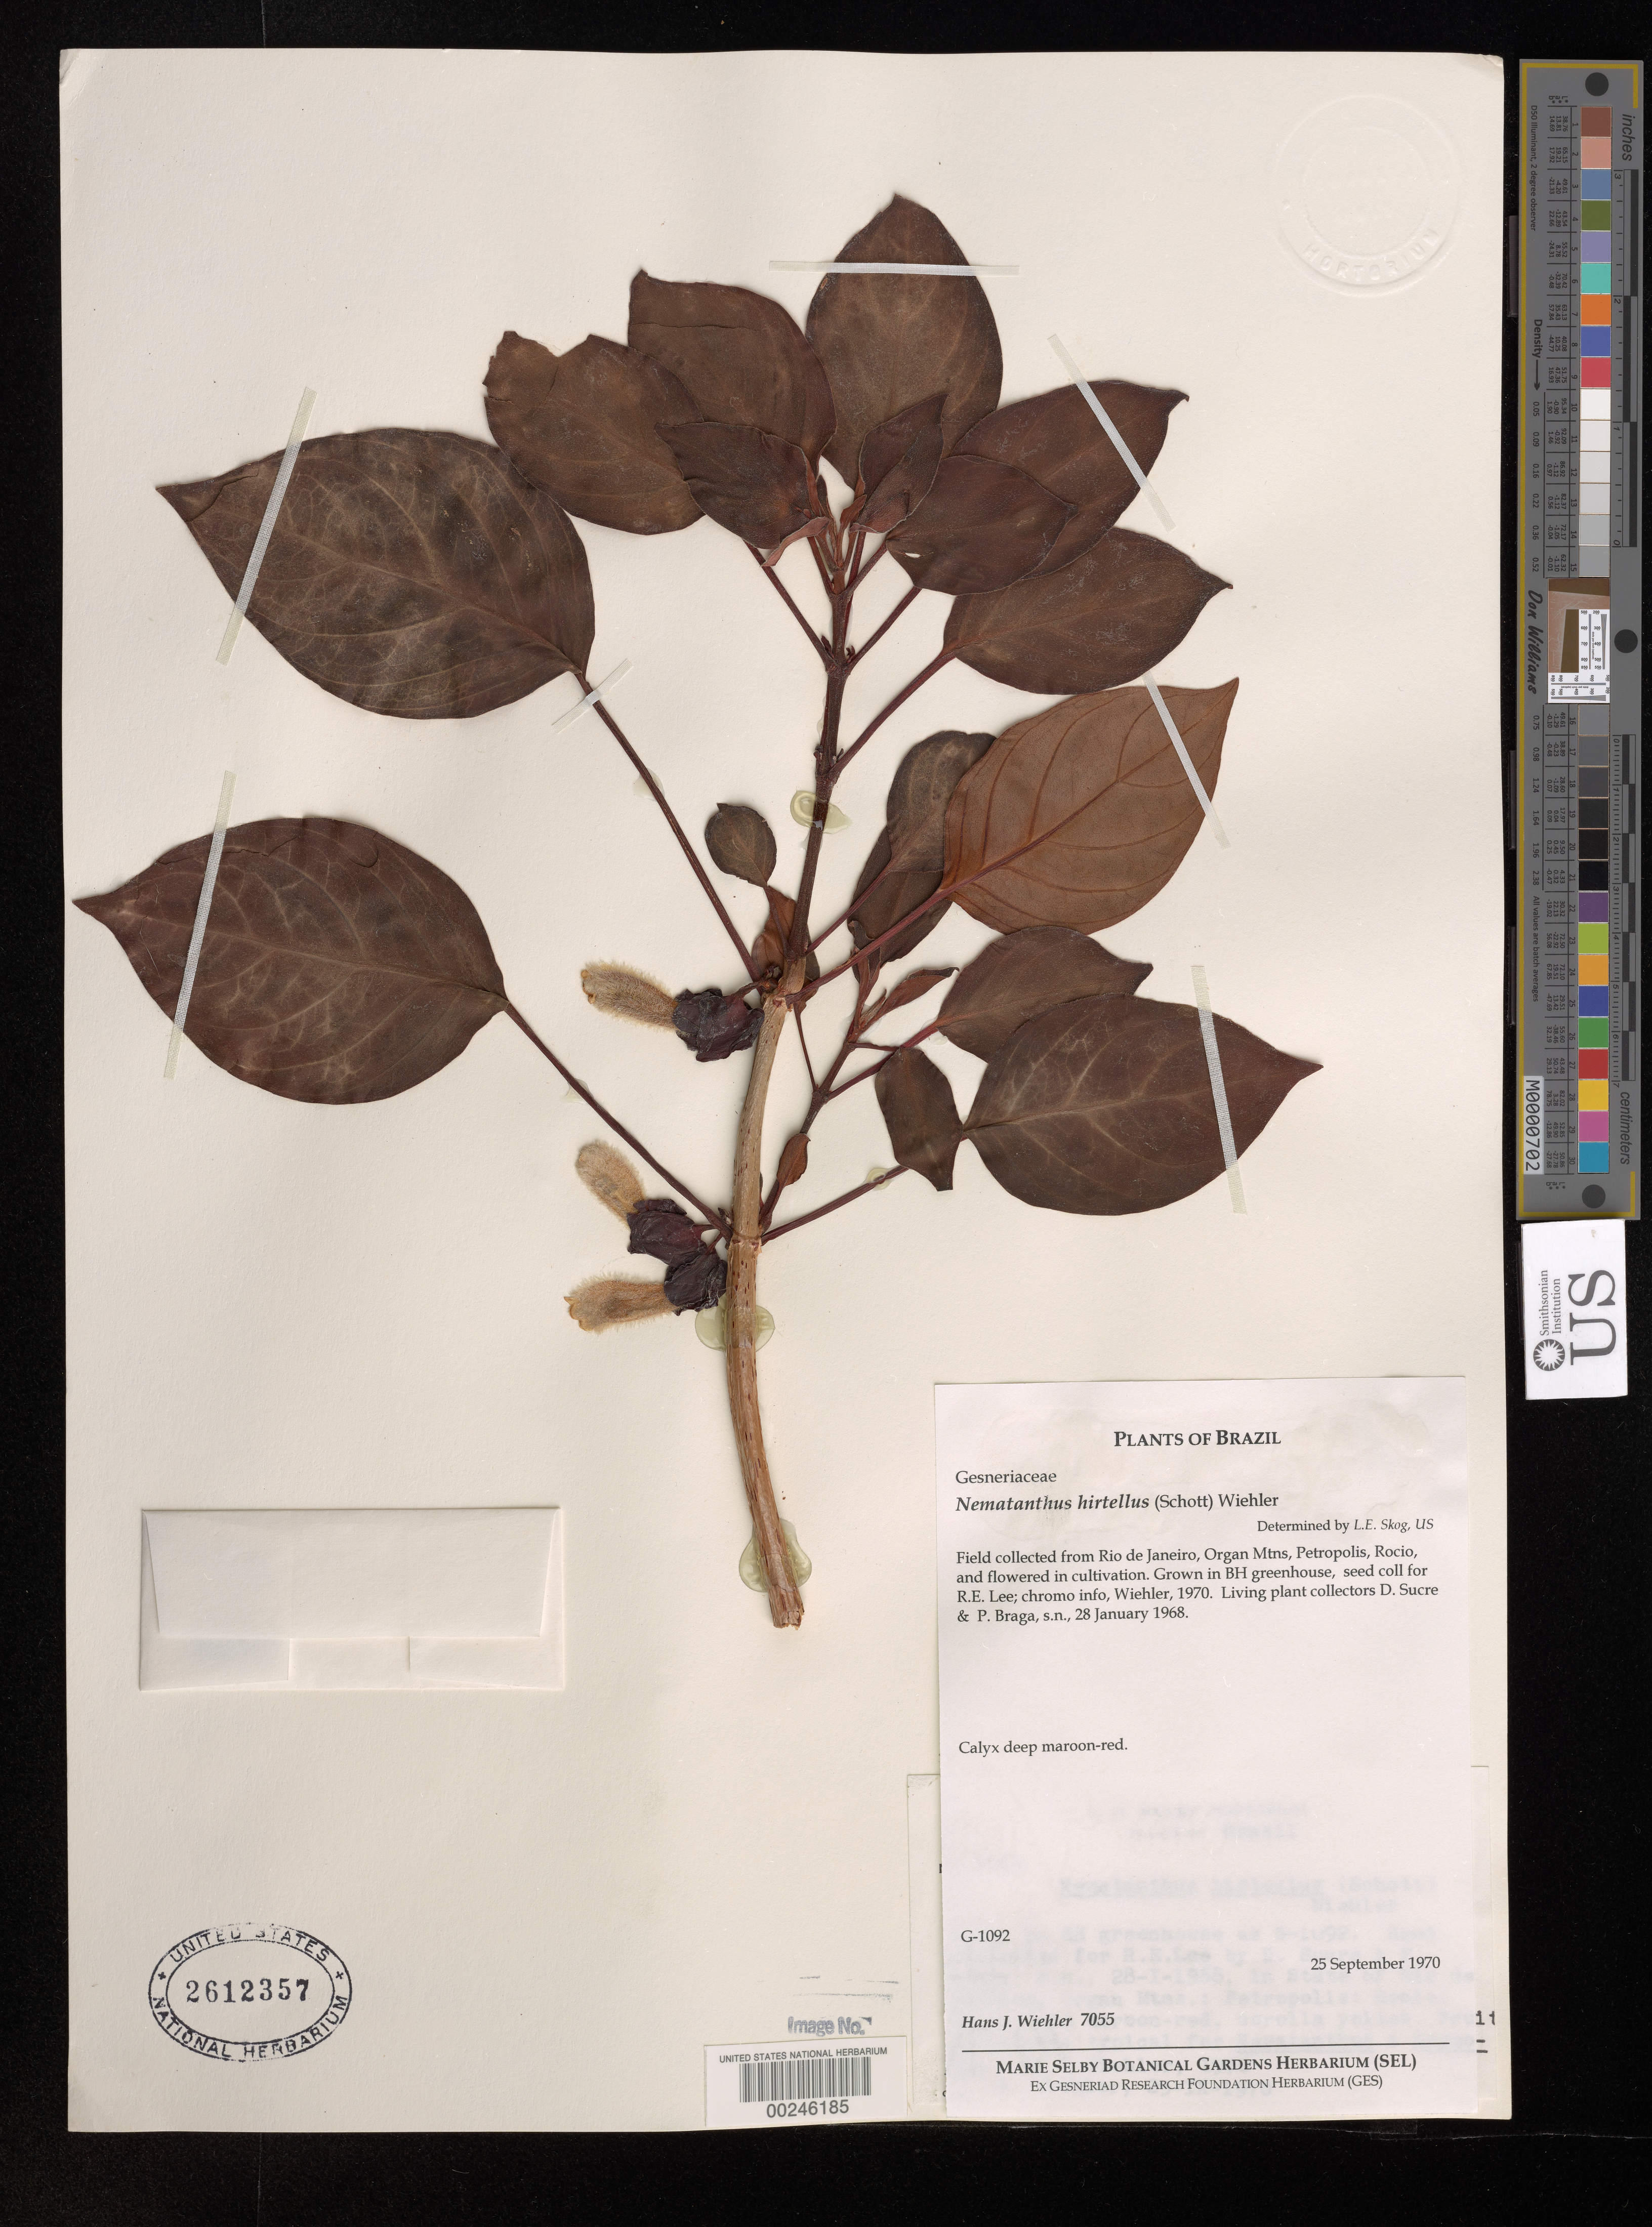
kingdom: Plantae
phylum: Tracheophyta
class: Magnoliopsida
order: Lamiales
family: Gesneriaceae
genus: Nematanthus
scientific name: Nematanthus hirtellus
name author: (Schott) Wiehler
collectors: H. J. Wiehler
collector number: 7055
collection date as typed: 25 September 1970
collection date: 1970-09-25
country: United States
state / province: New York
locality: Bailey Hortorium, Cornell University, Ithaca.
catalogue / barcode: US 2612357